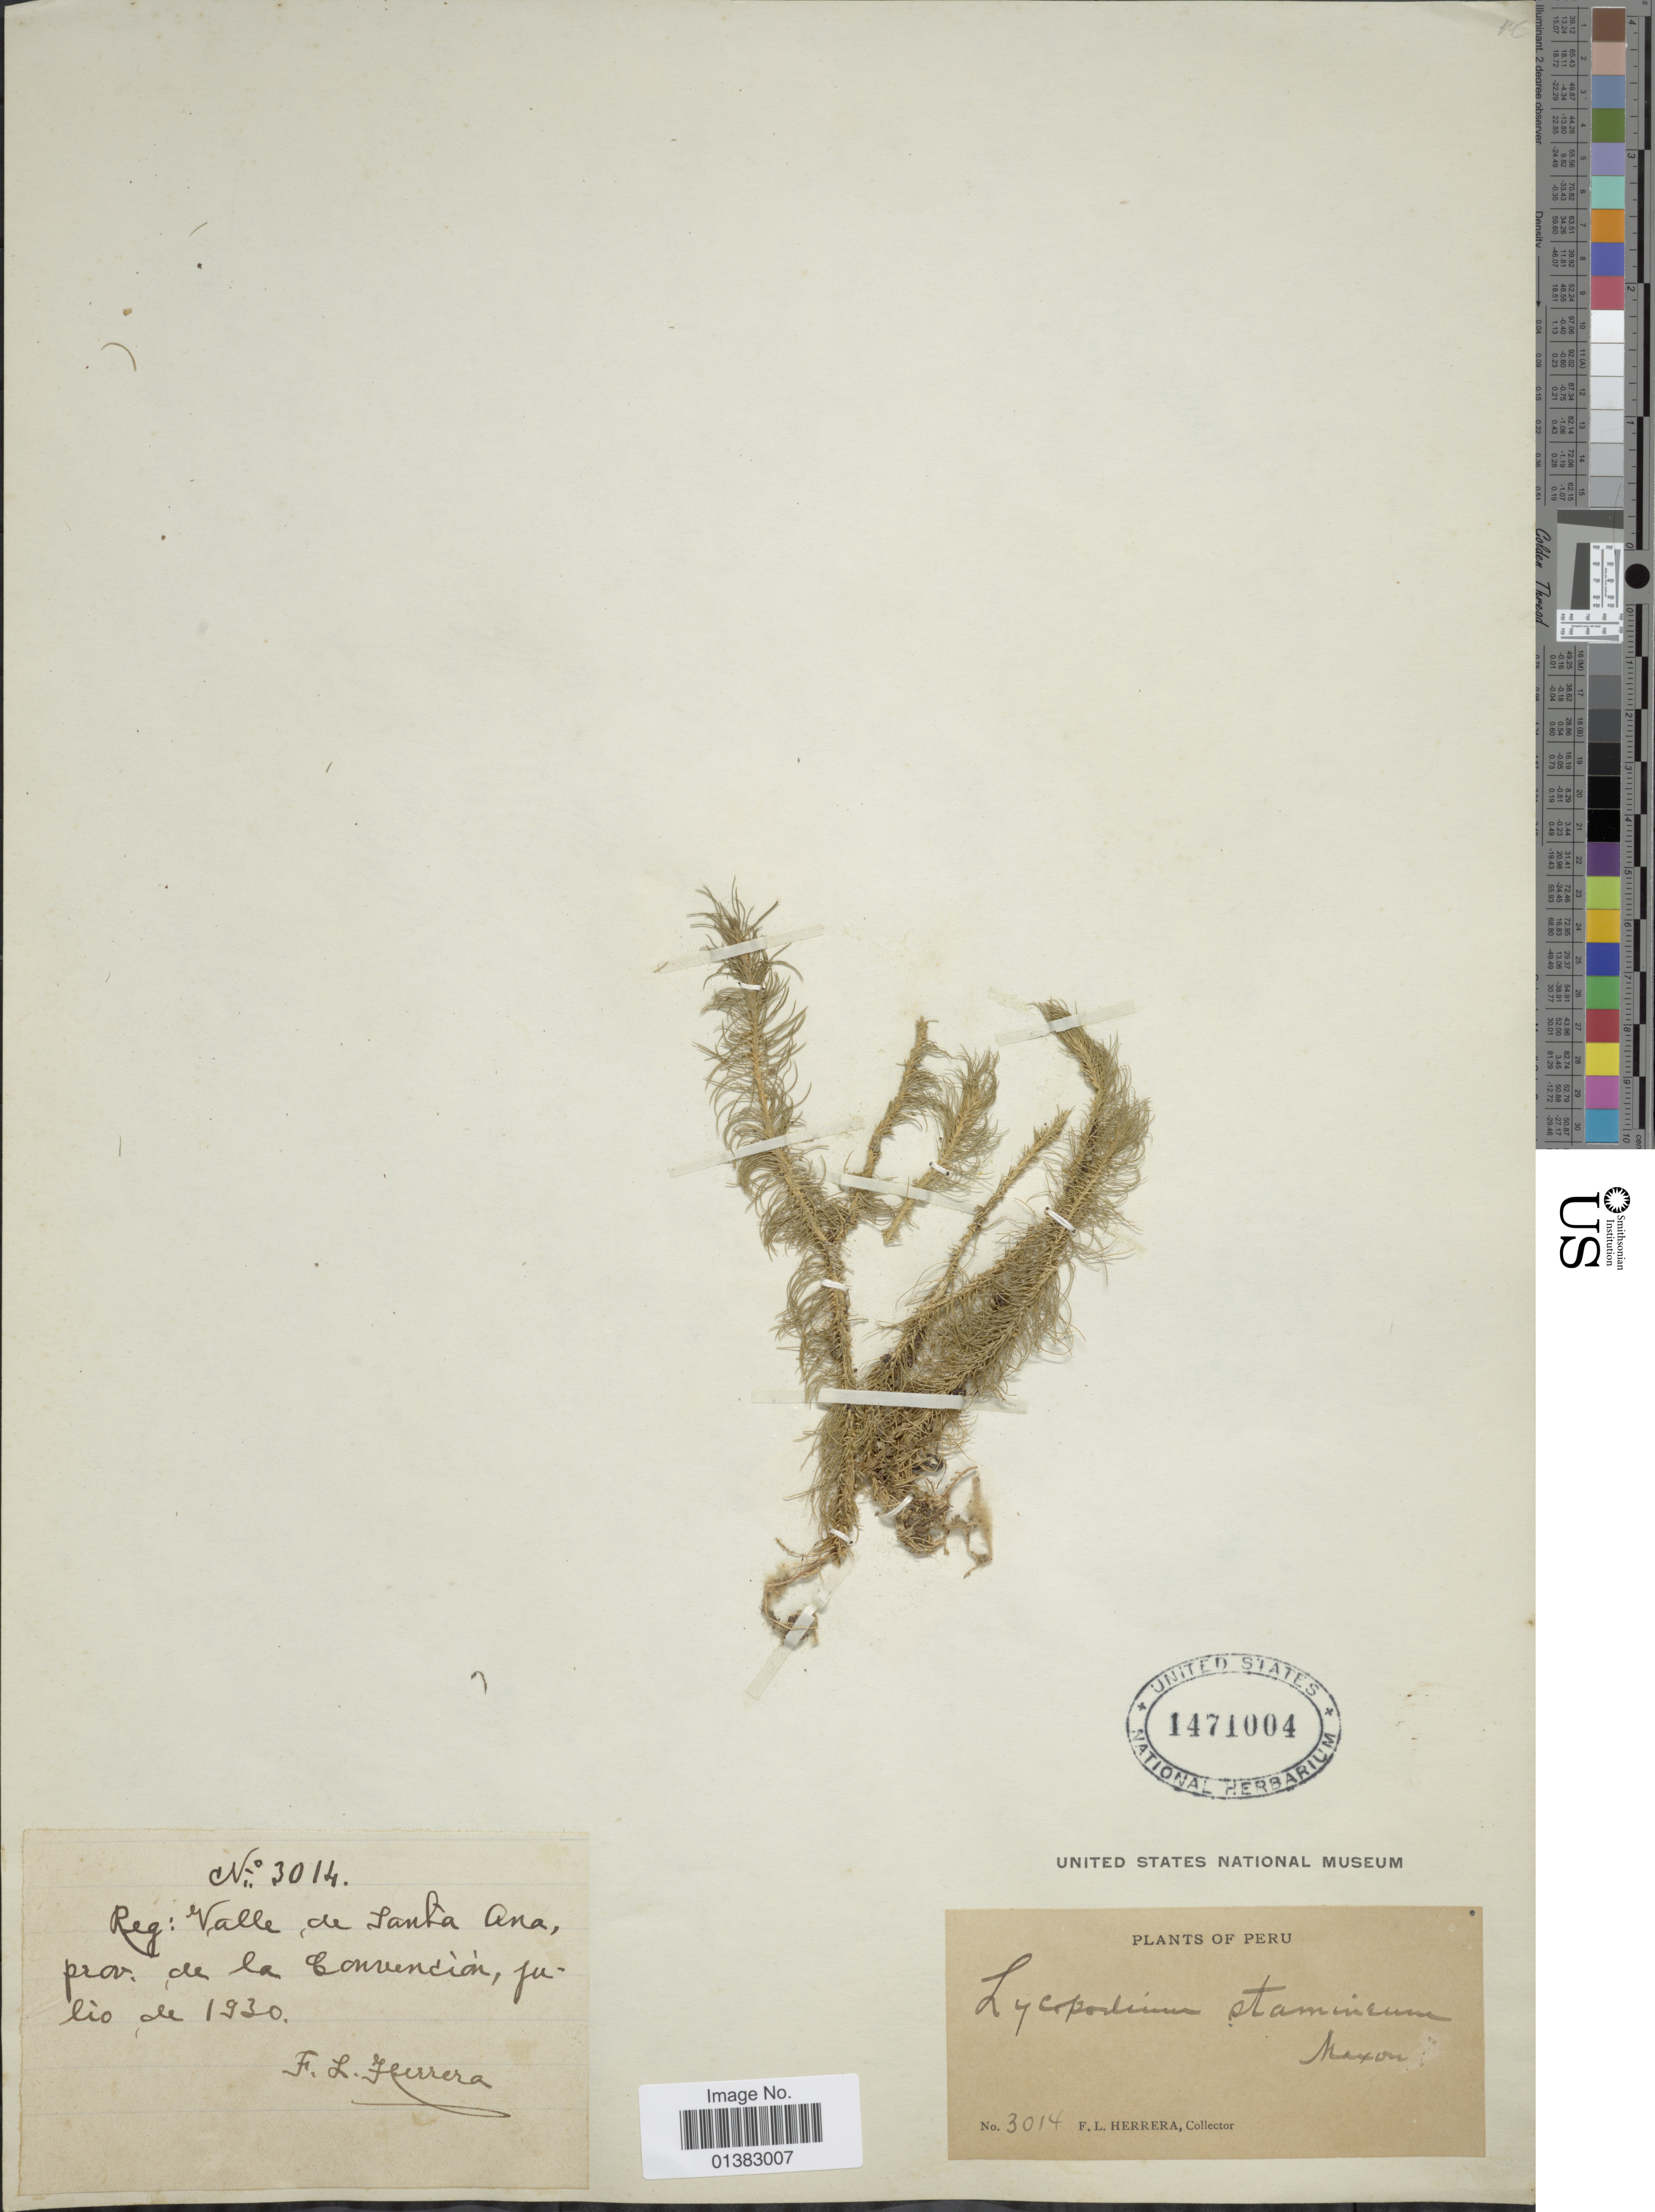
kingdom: Plantae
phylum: Tracheophyta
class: Lycopodiopsida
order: Lycopodiales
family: Lycopodiaceae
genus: Phlegmariurus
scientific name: Phlegmariurus wilsonii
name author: (Underw. & F.E. Lloyd) B. Øllg.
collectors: F. L. Herrera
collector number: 3014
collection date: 1930-07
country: Peru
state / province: Cusco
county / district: La Convención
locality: Valle de Santa Ana,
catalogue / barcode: US 1471004